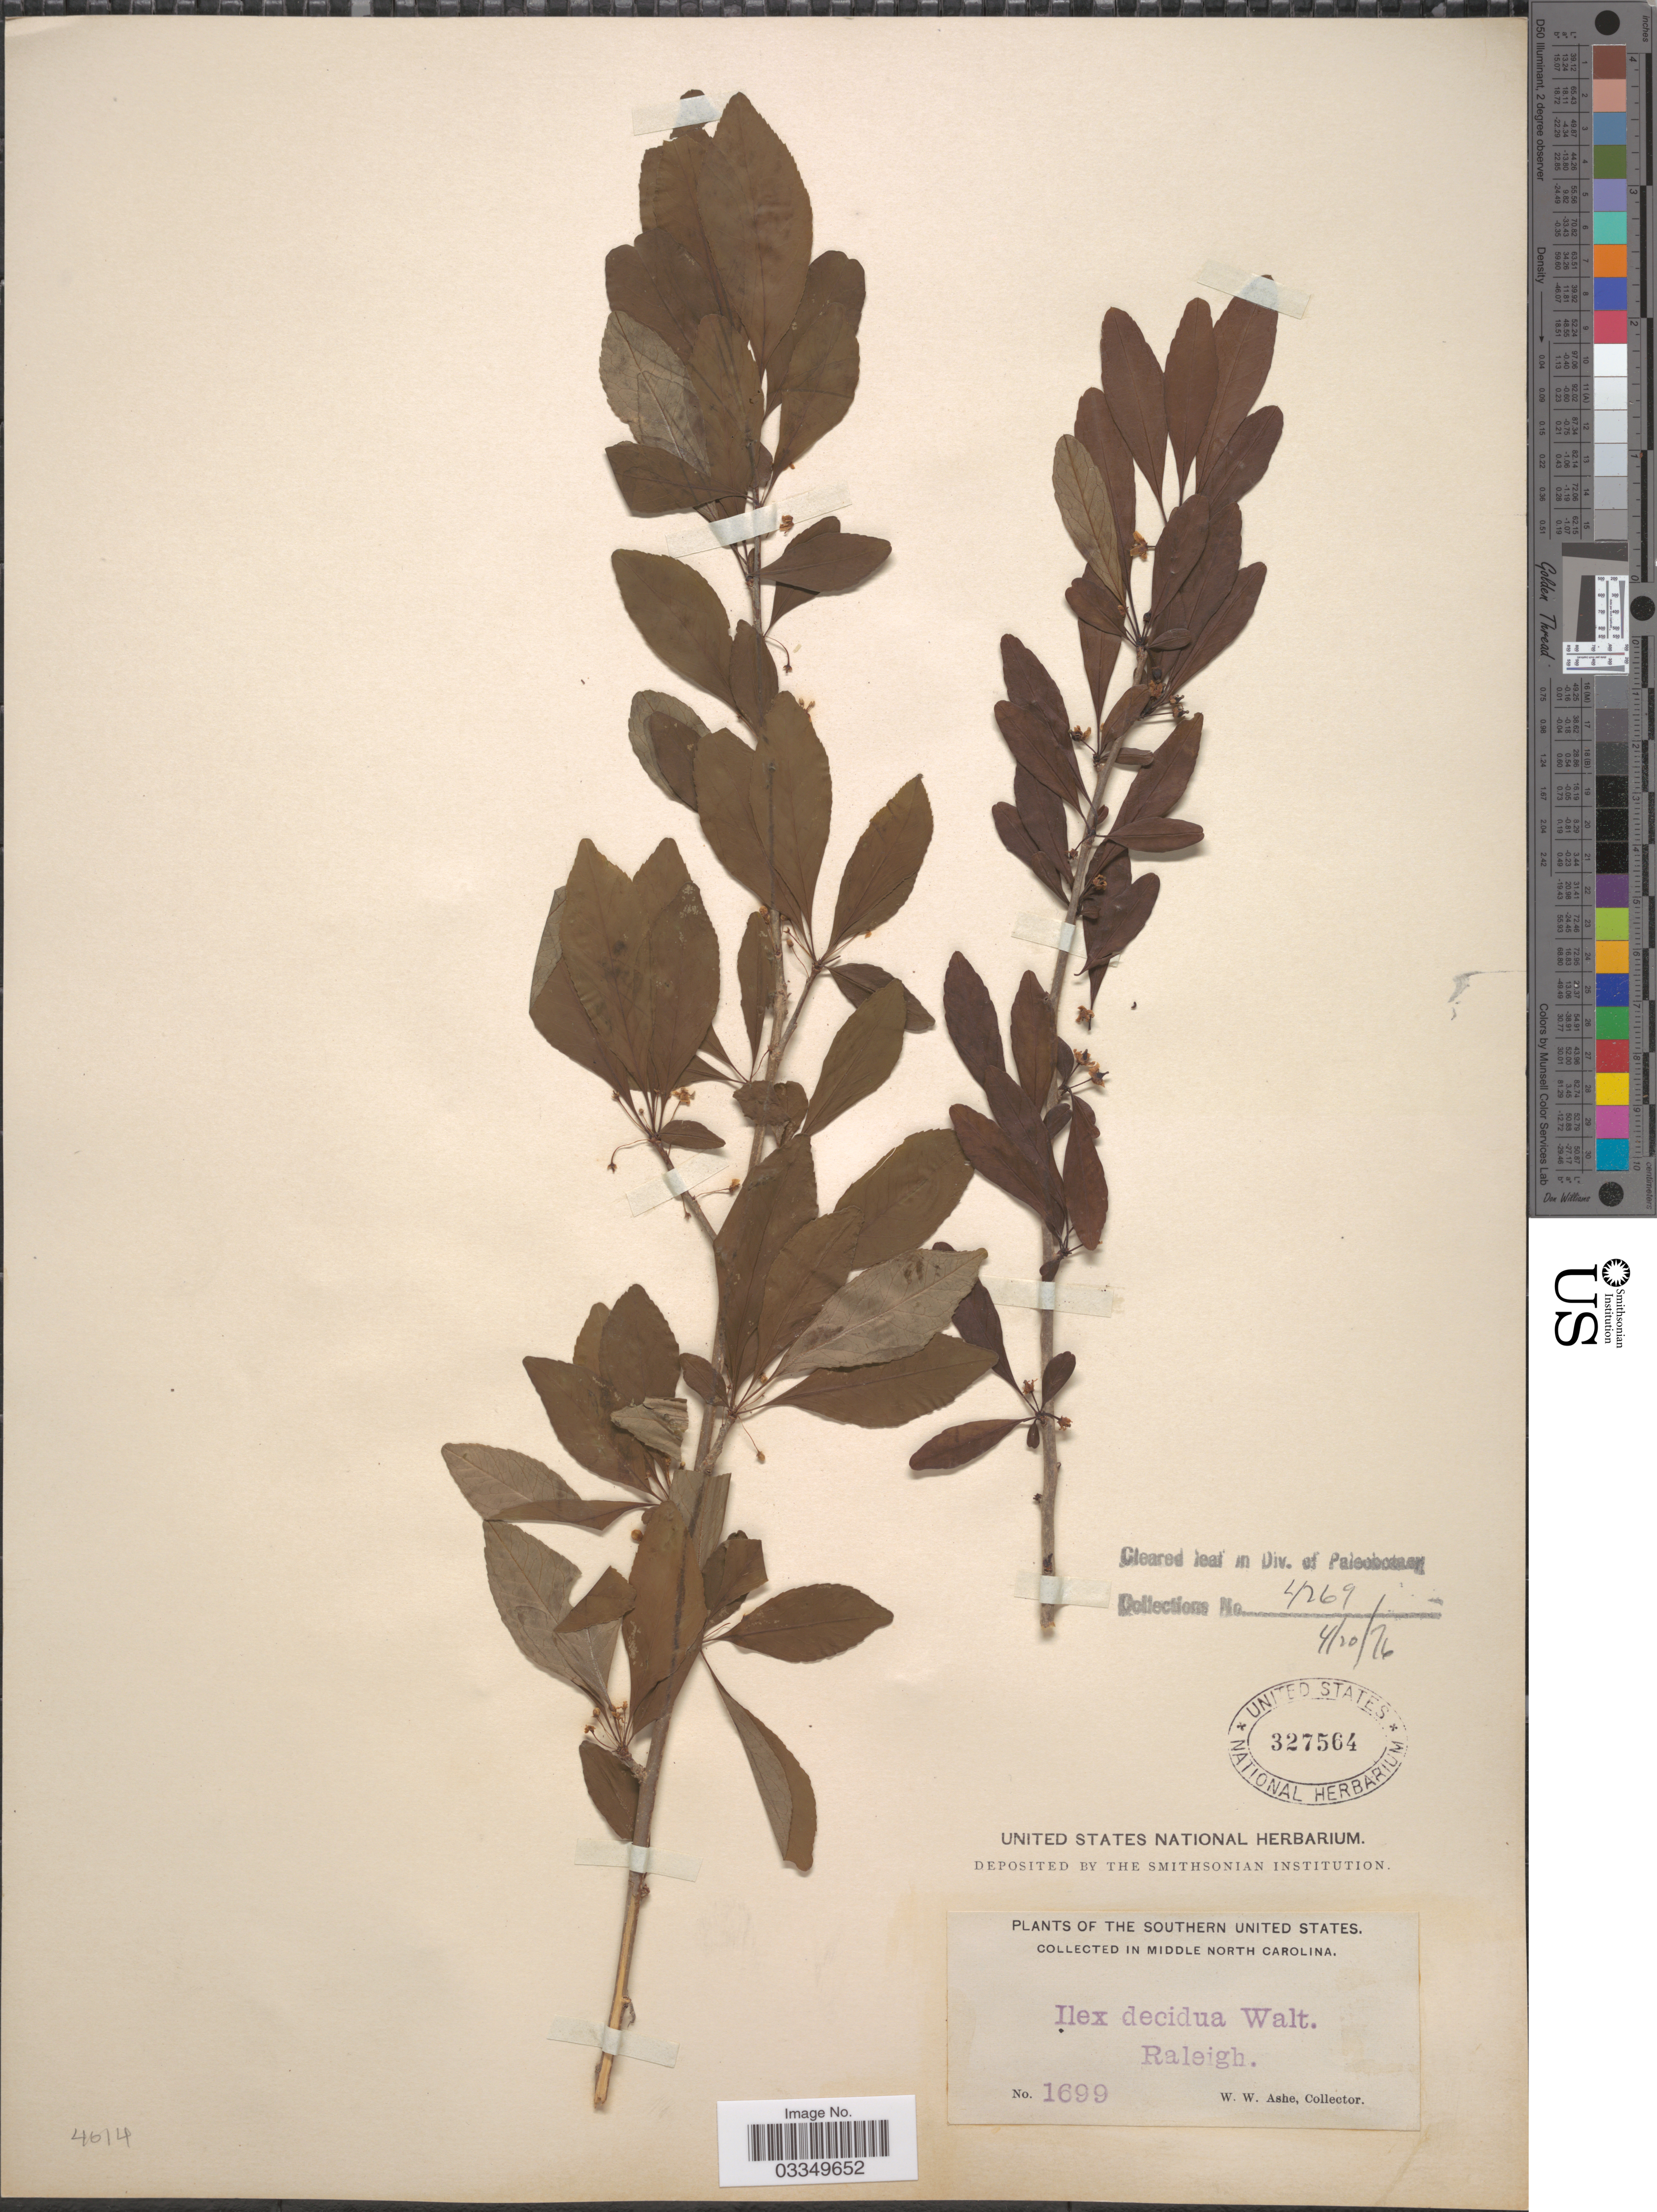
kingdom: Plantae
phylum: Tracheophyta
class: Magnoliopsida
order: Aquifoliales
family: Aquifoliaceae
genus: Ilex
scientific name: Ilex decidua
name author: Walter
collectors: W. W. Ashe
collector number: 1699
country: United States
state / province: North Carolina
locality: The Southern United States. Middle North Carolina. Raleigh.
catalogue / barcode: US 327564